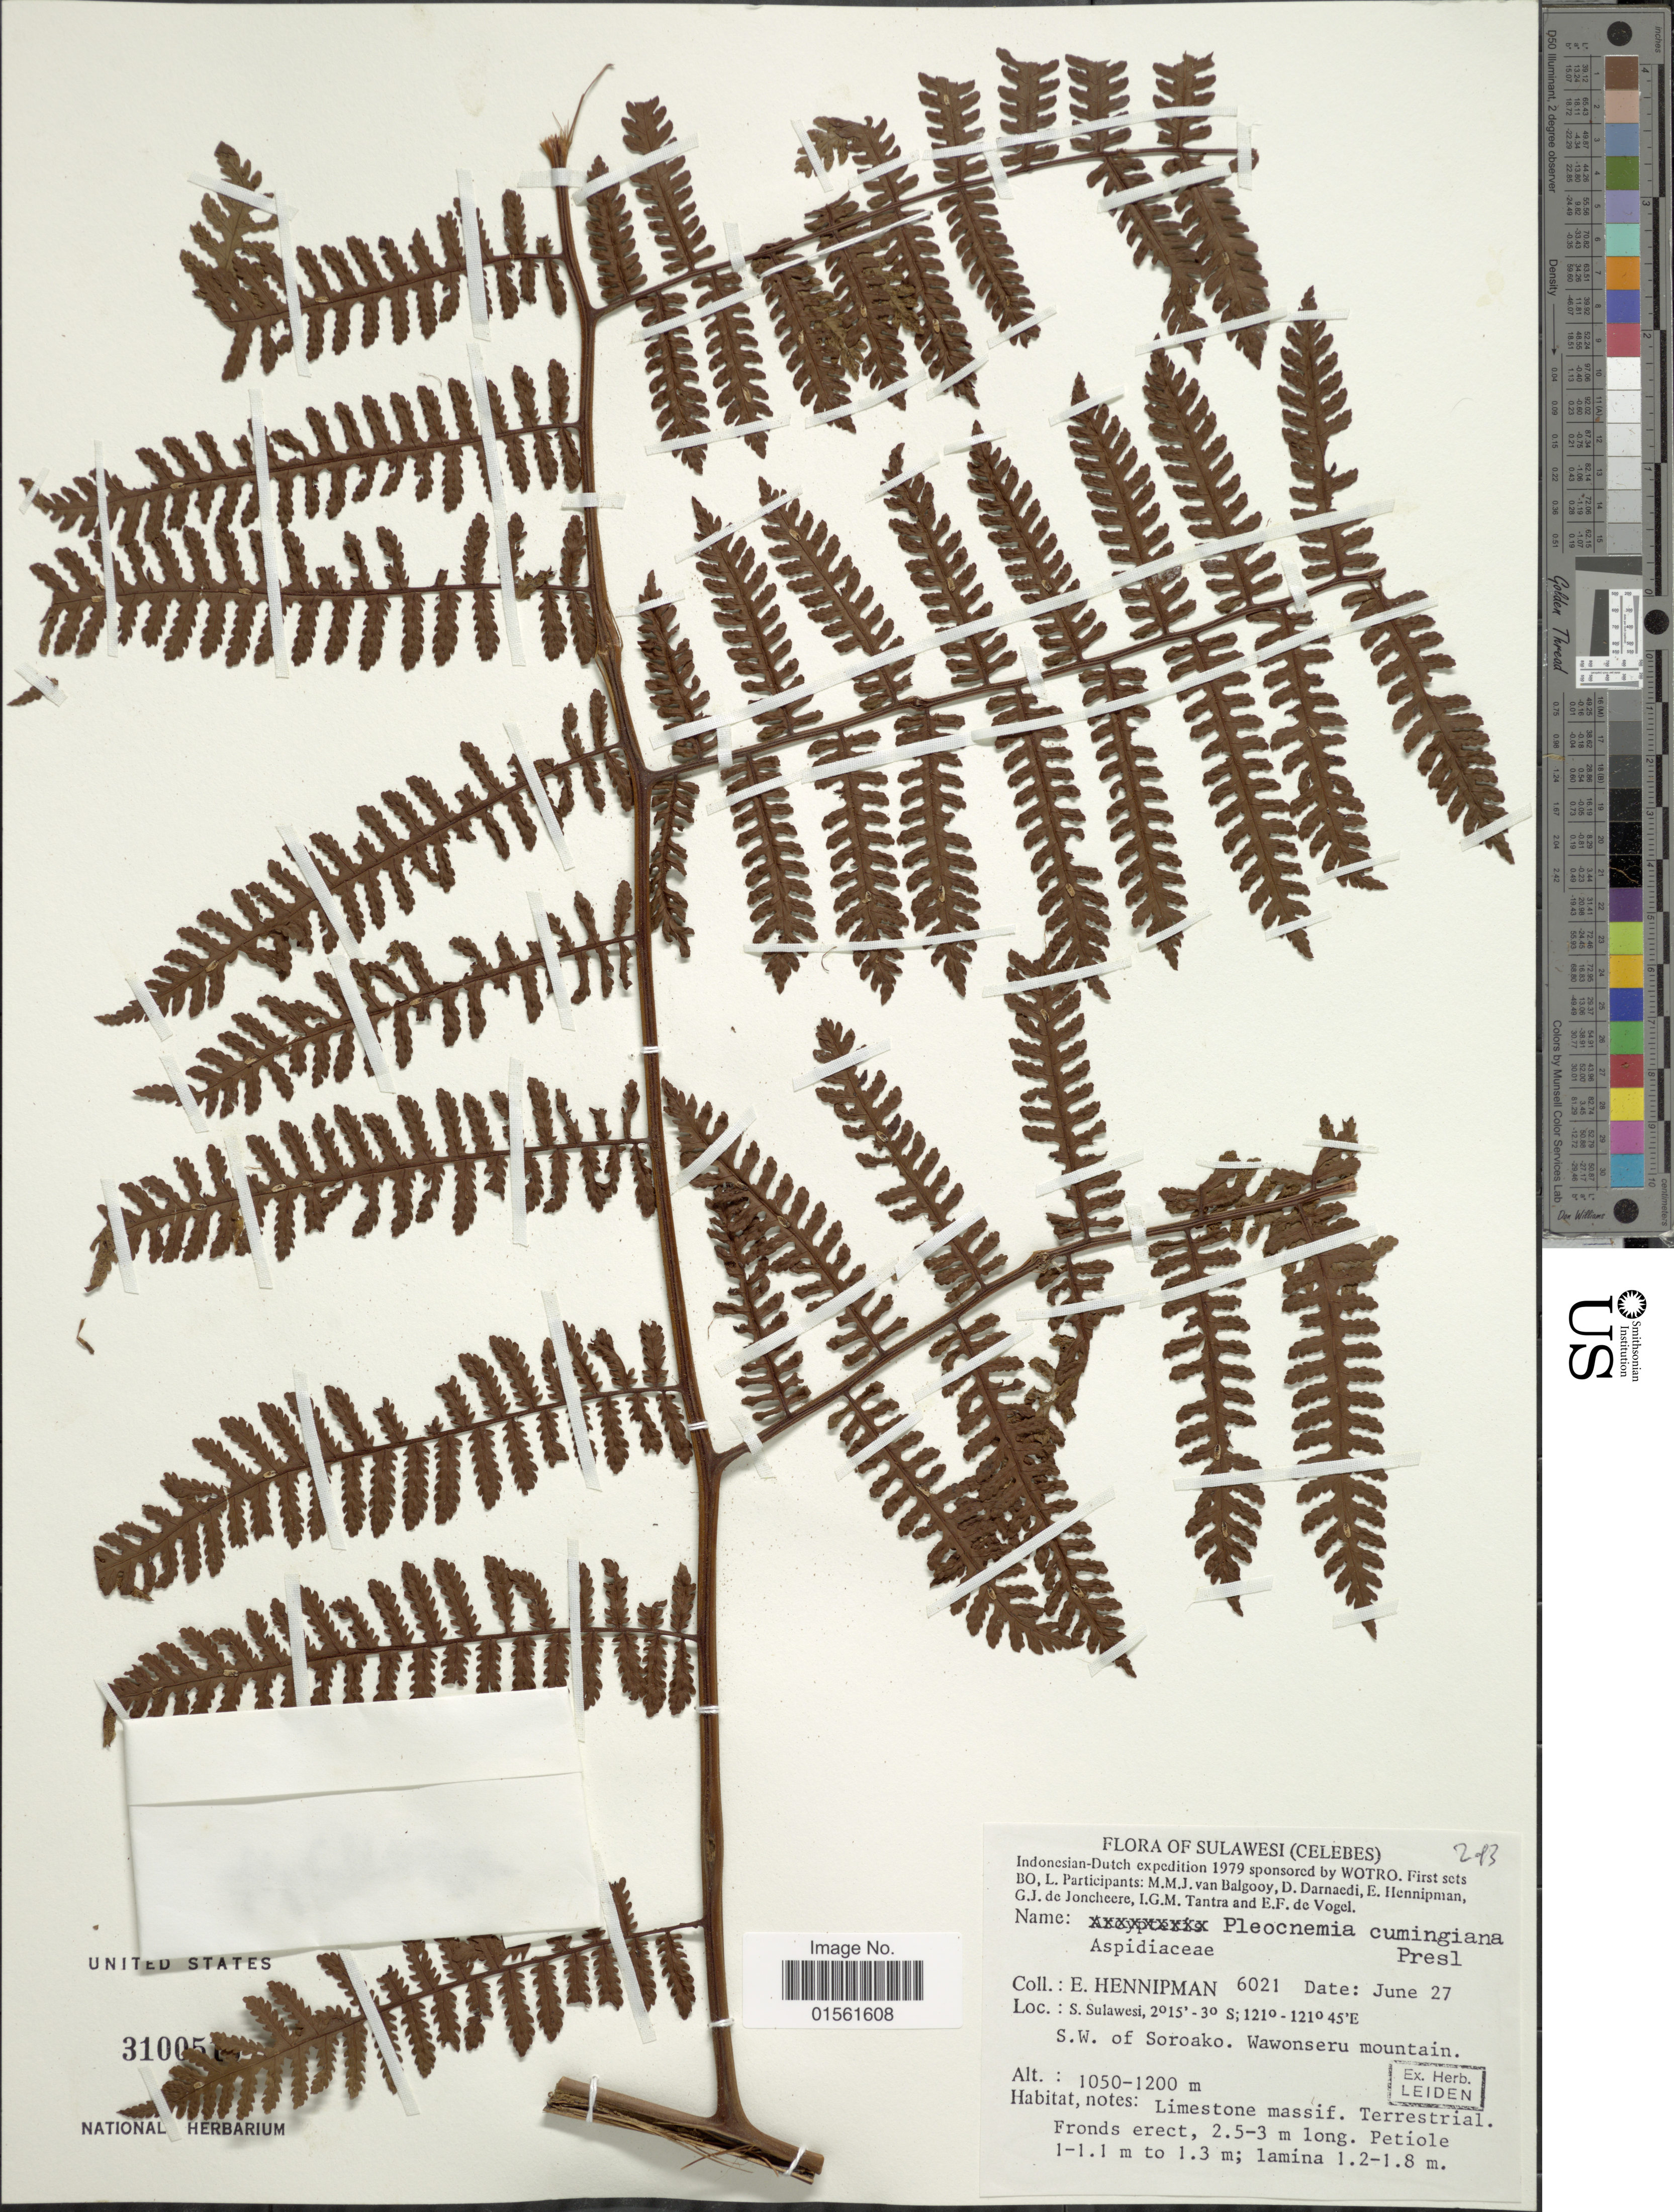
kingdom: Plantae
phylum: Tracheophyta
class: Polypodiopsida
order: Polypodiales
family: Dryopteridaceae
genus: Pleocnemia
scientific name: Pleocnemia cumingiana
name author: C. Presl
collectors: E. Hennipman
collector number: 6021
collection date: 1979-06-27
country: Indonesia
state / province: Sulawesi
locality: Sulawesi (Celebes). S. Sulawesi. S.W. of Soroako.Wawonseru mountain.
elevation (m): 1050